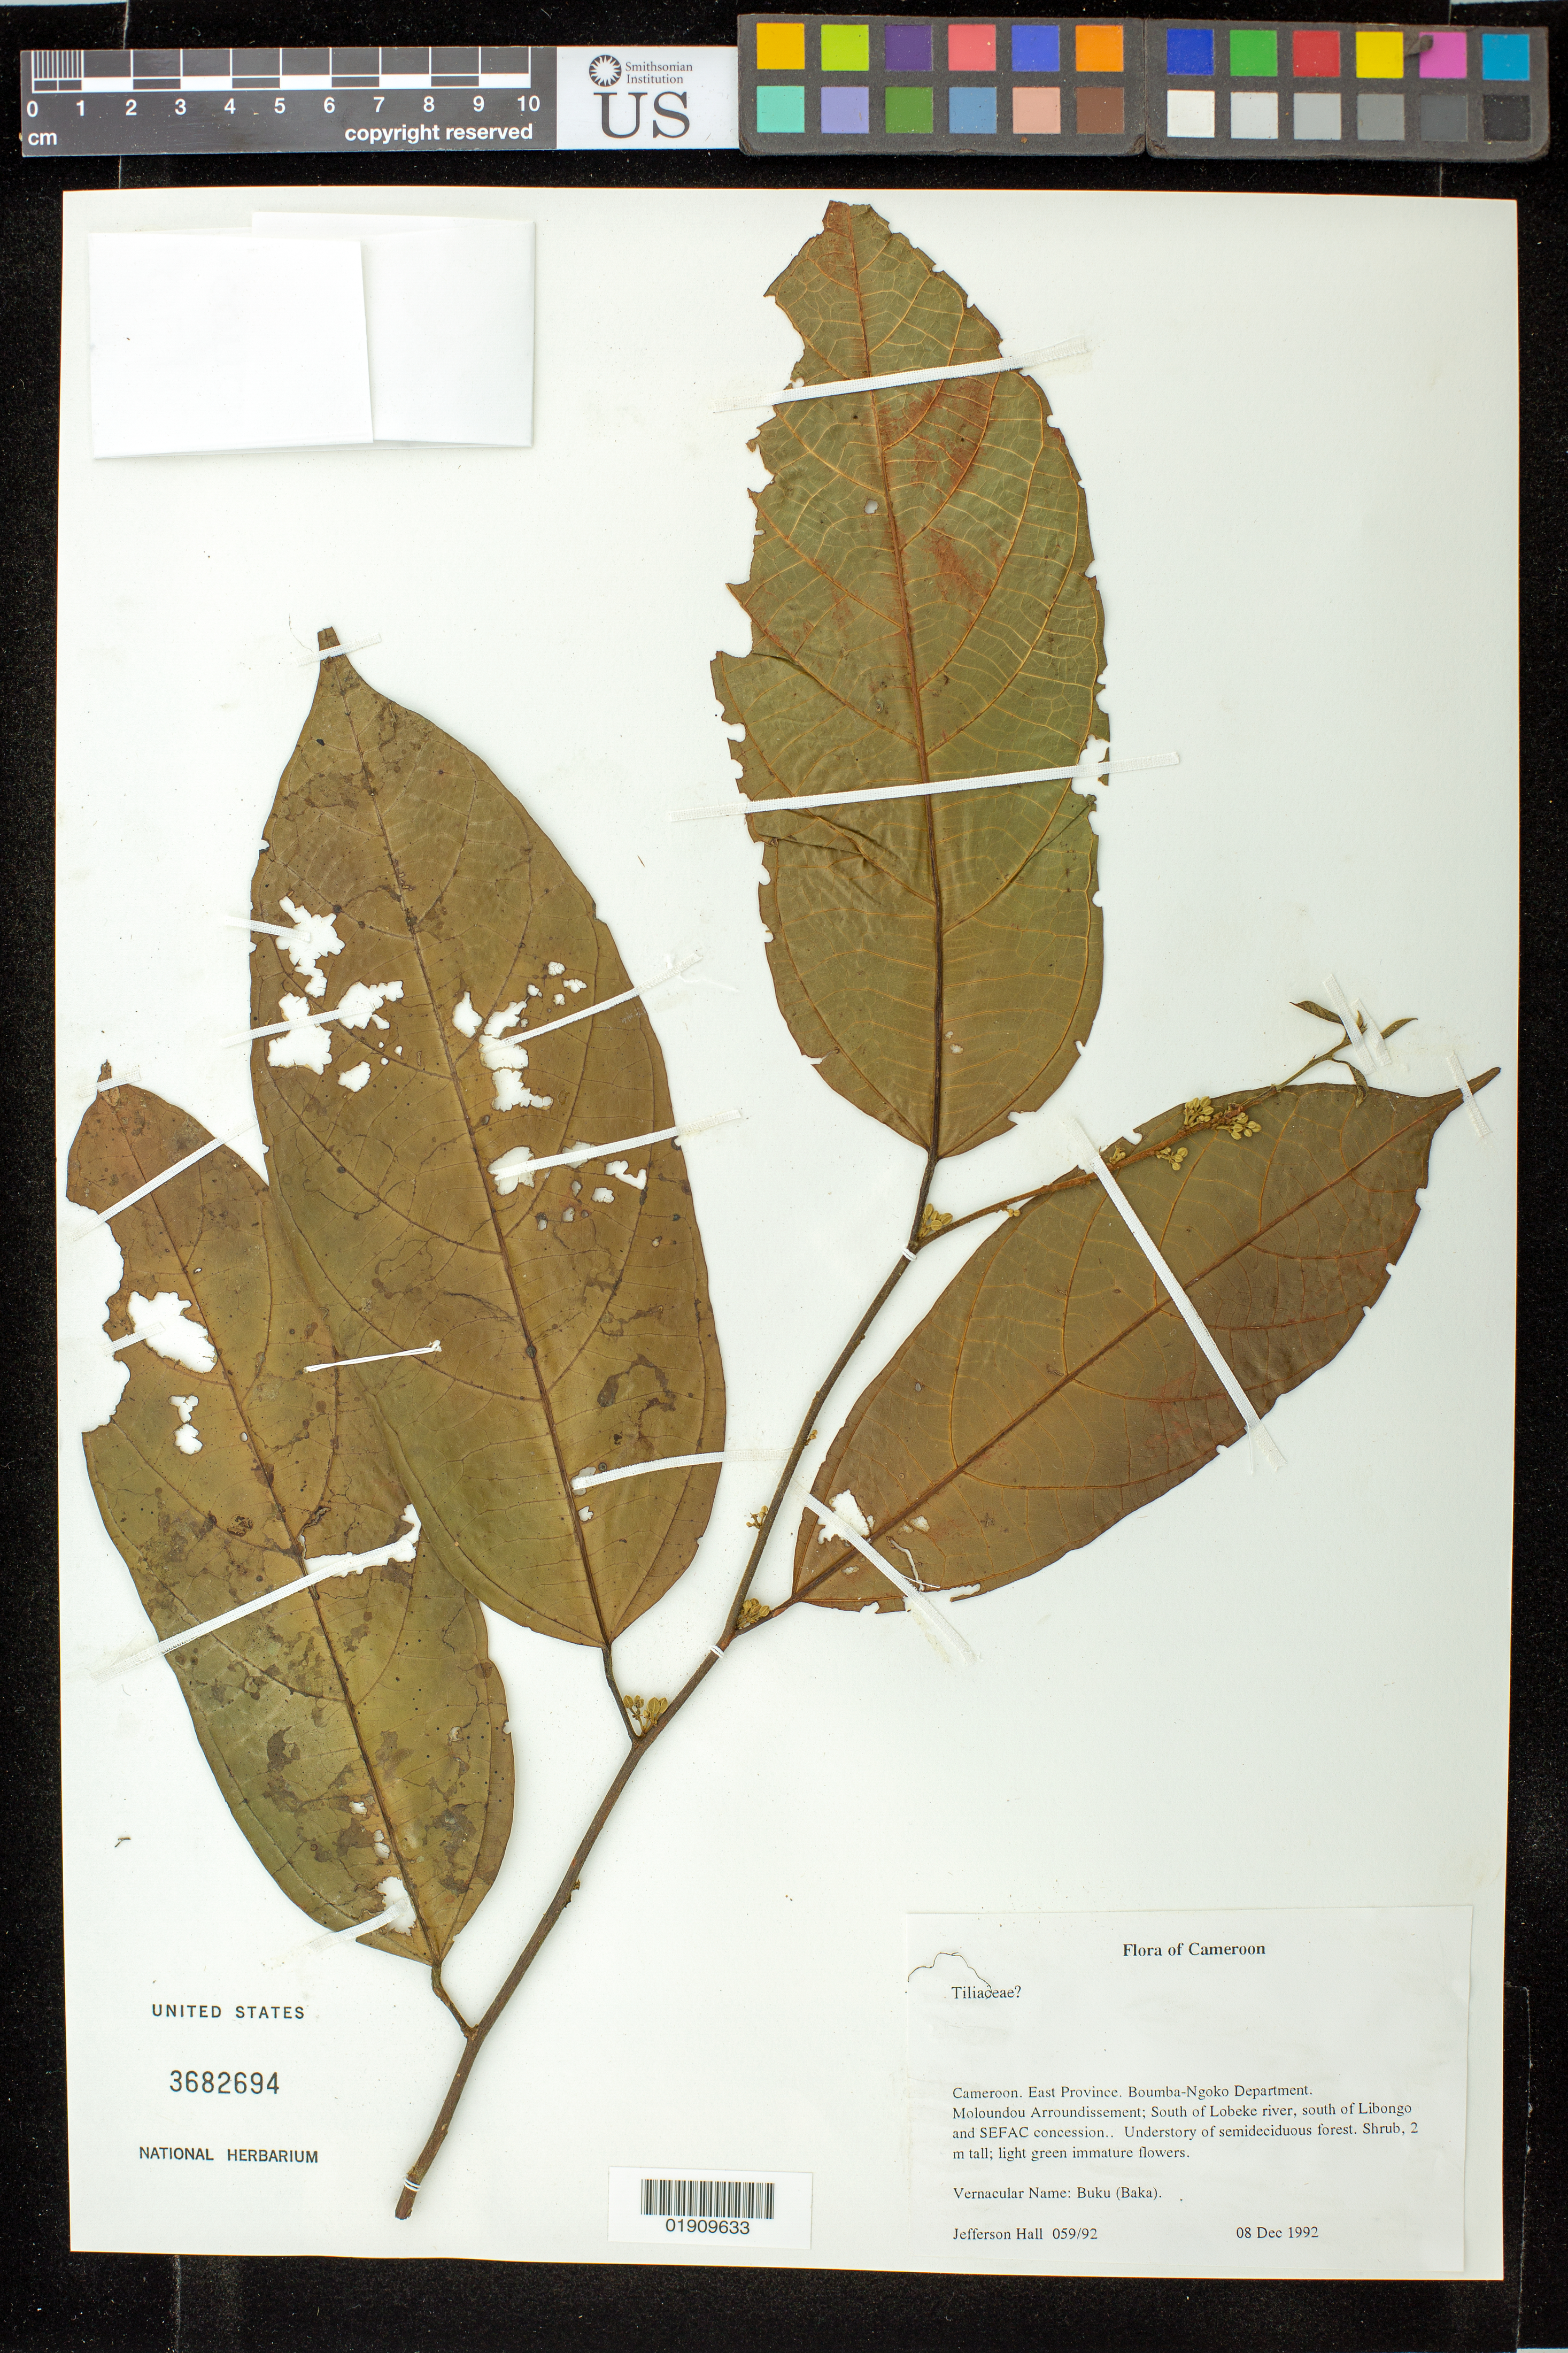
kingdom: Plantae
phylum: Tracheophyta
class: Magnoliopsida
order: Malvales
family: Malvaceae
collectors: J. Hall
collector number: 059/92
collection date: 1992-12-08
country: Cameroon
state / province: Est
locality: Boumba-Ngoko Department. Boumba-Ngoko Department. Moloundou Arroundissement; South of Lobeke river, south of Libongo and SEFAC concession.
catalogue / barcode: US 3682694